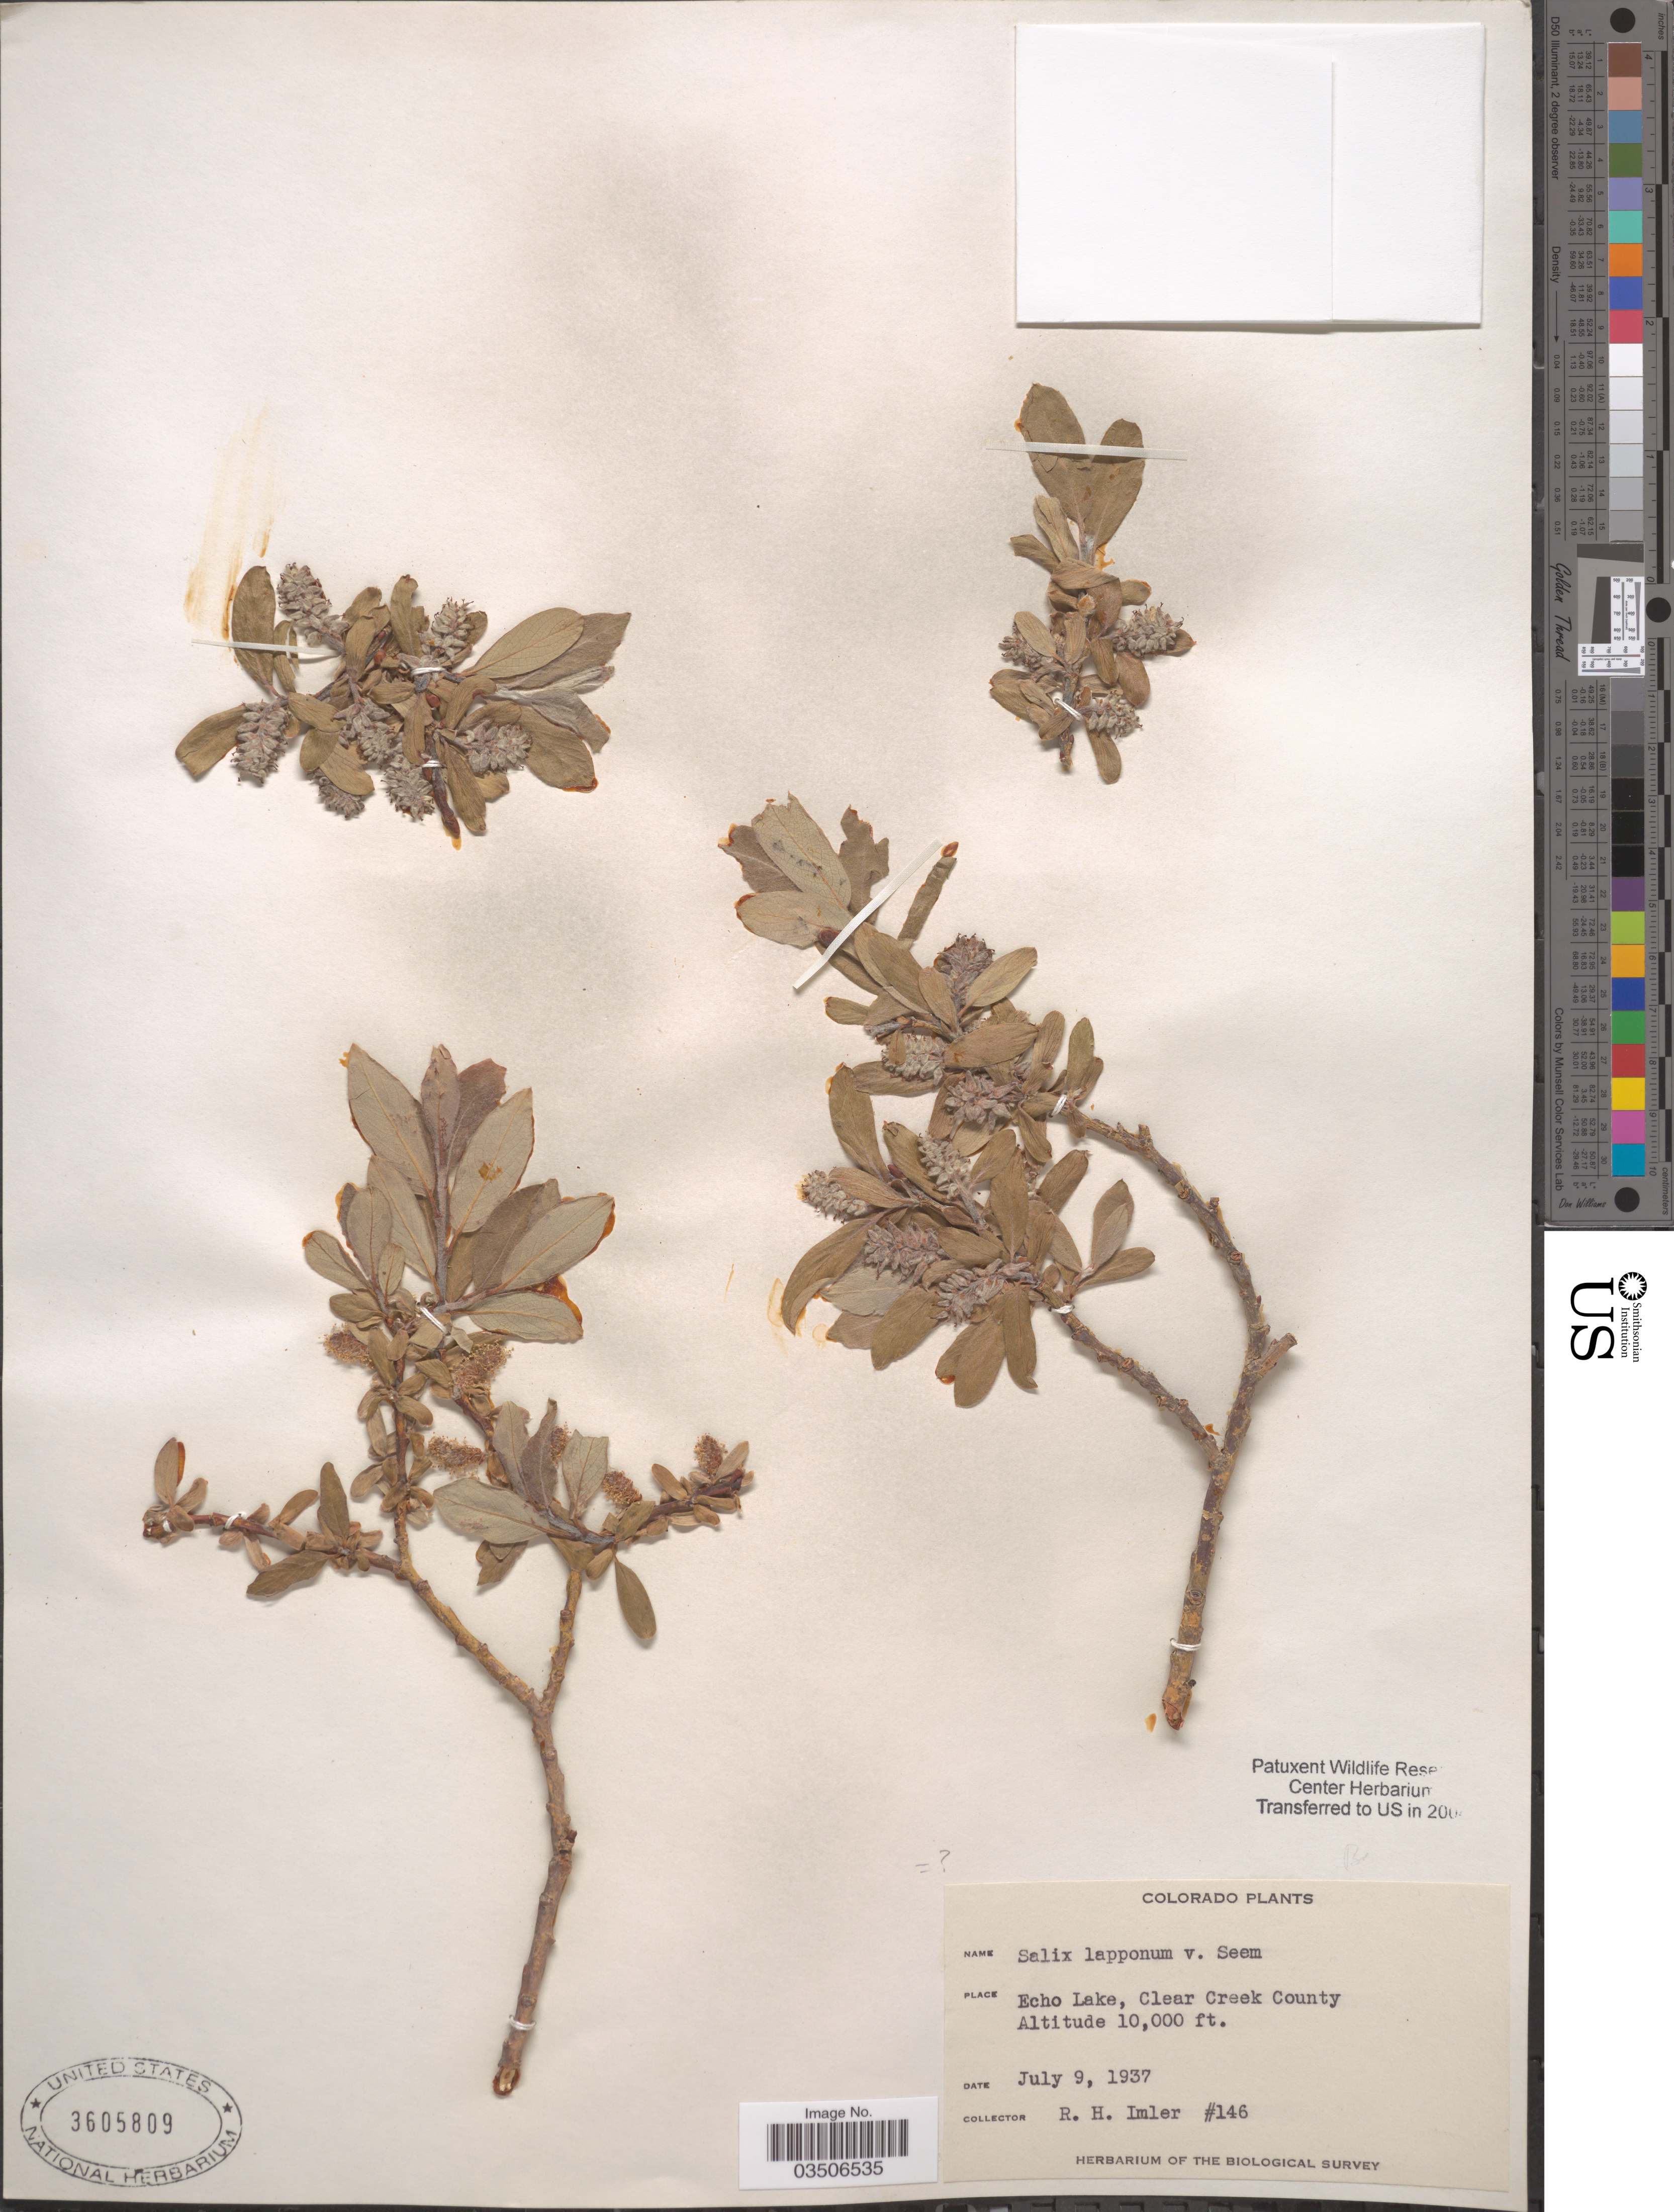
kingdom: Plantae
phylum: Tracheophyta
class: Magnoliopsida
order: Malpighiales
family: Salicaceae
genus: Salix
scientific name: Salix cordata x S. sericea Marshall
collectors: R. Imler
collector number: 146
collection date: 1937-07-09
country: United States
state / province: Colorado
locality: Echo Lake, Clear Creek County.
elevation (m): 3048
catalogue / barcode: US 3605809